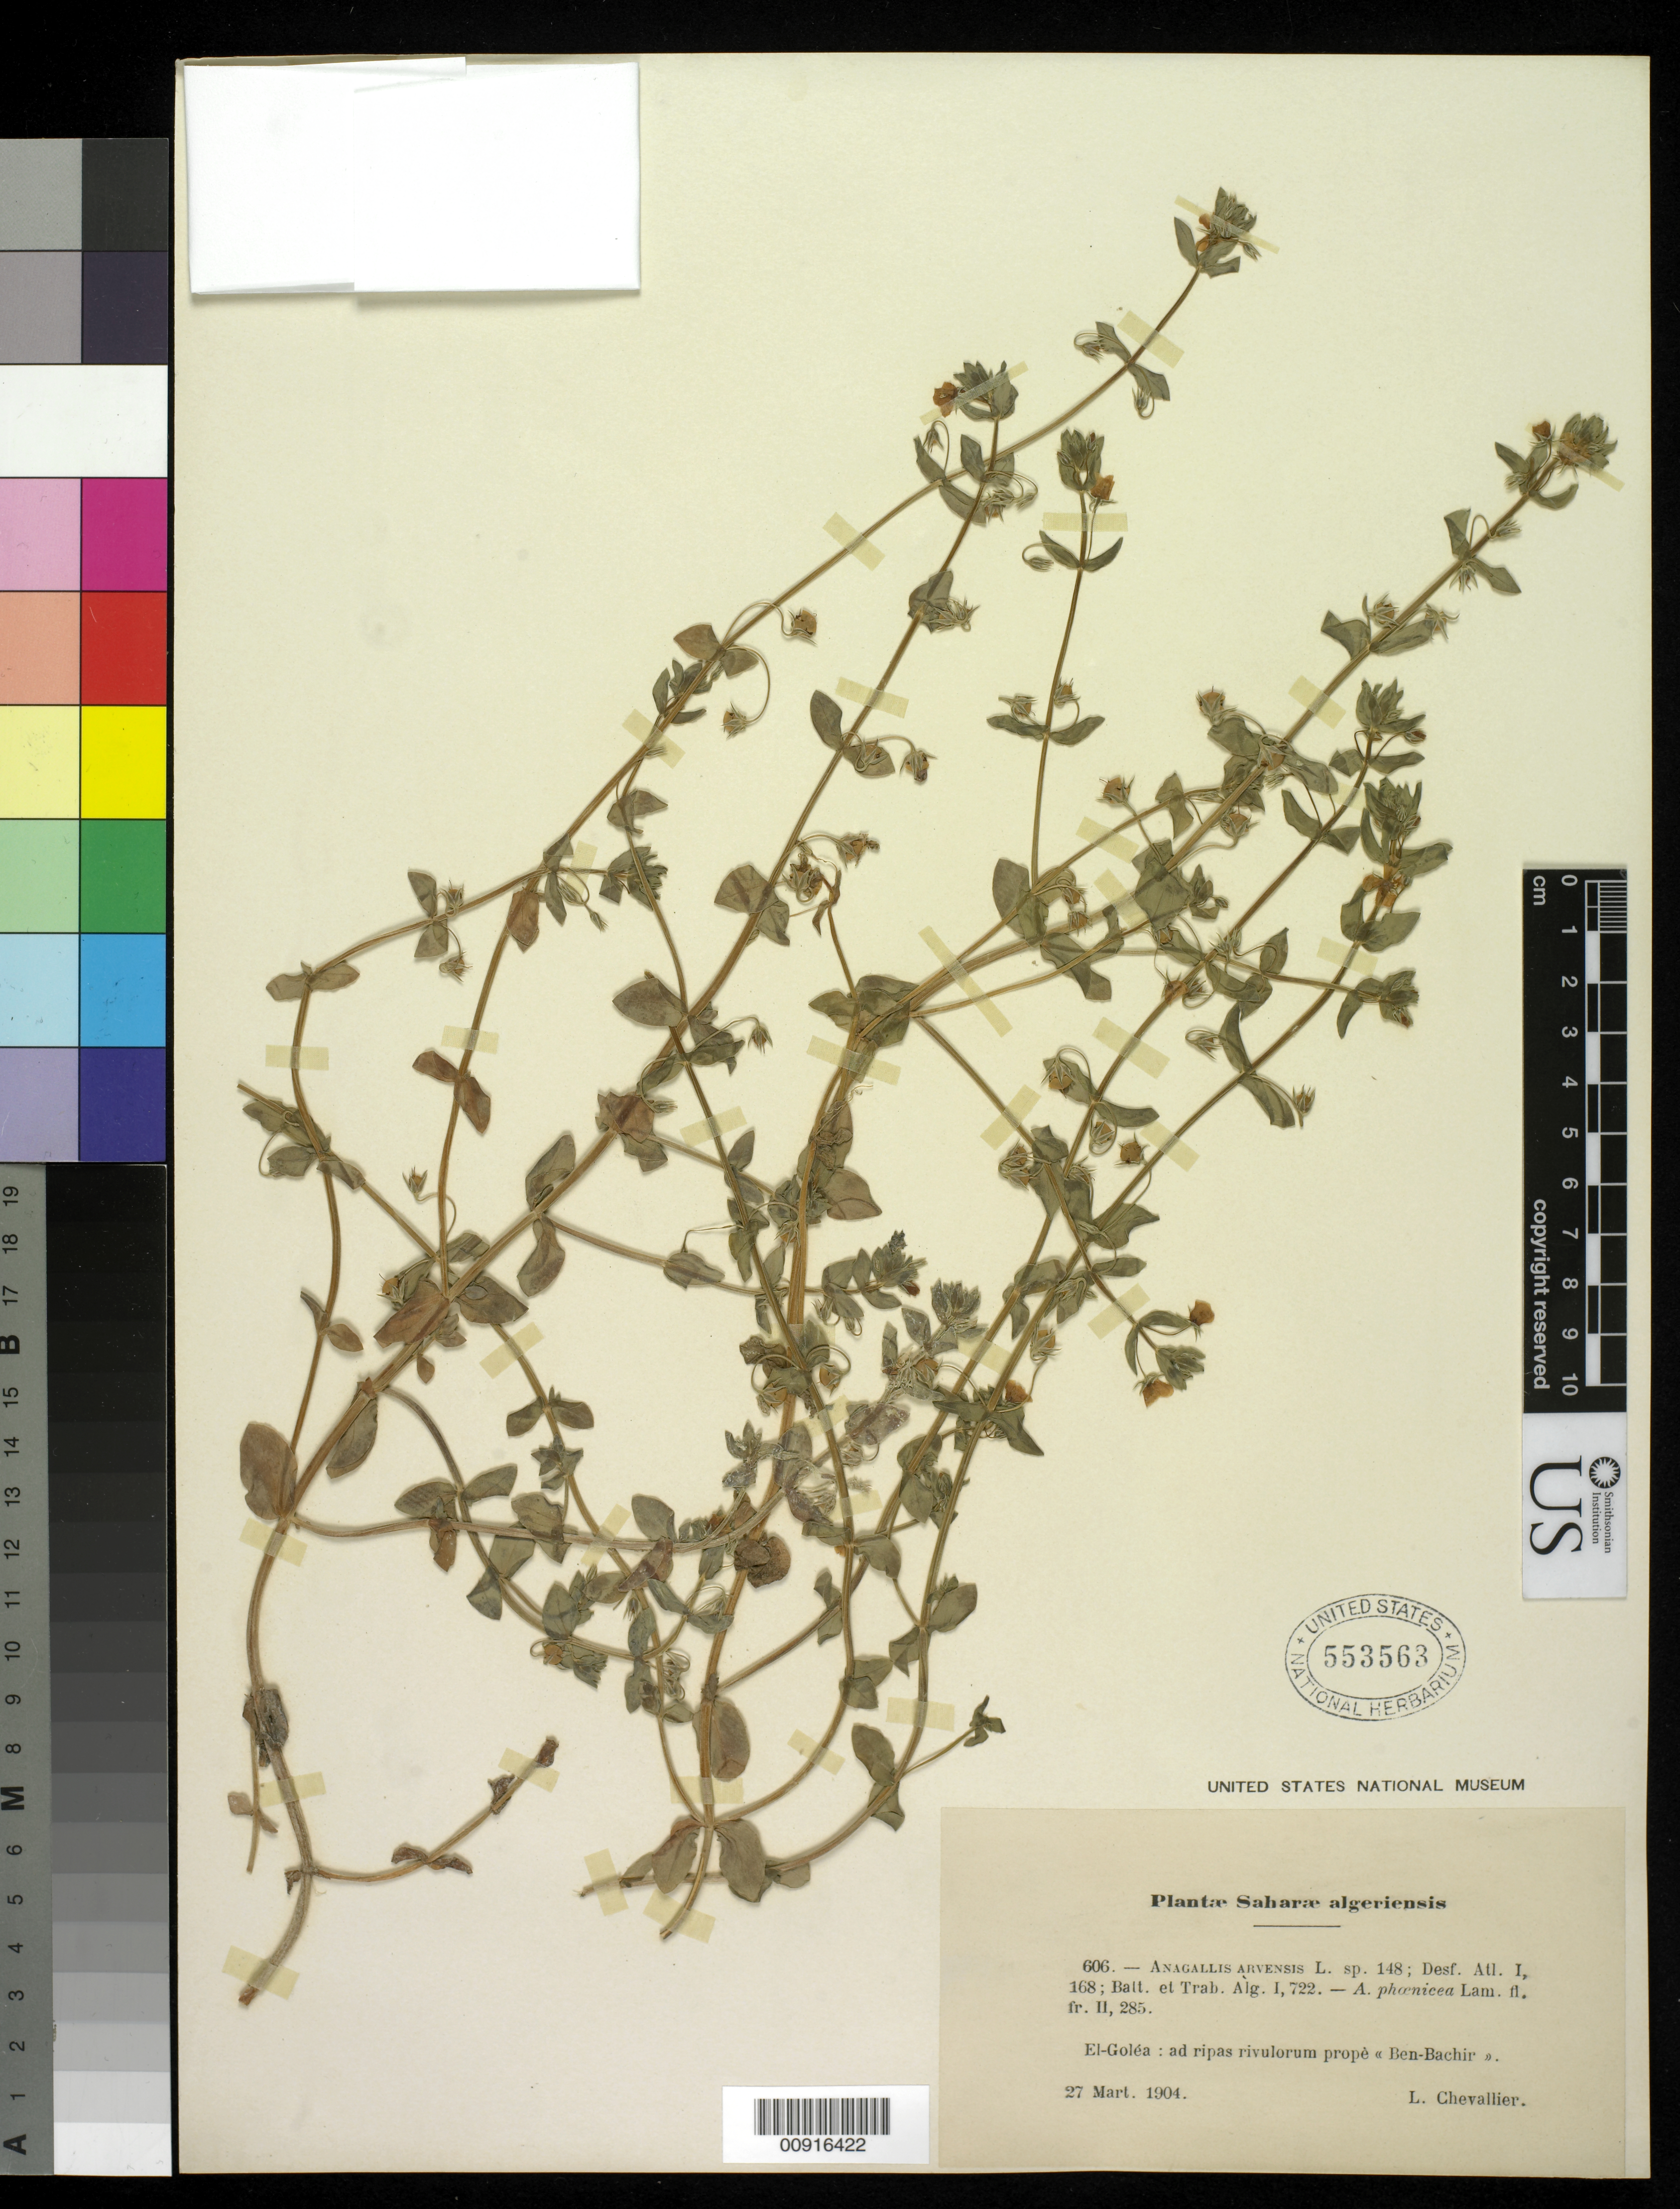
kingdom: Plantae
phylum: Tracheophyta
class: Magnoliopsida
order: Ericales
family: Primulaceae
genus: Anagallis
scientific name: Anagallis arvensis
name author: L.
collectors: L. Chevallier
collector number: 606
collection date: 1904-03-27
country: Algeria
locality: El-Golea: ad ripas rivulorum prope Ben-Bachir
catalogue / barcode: US 553563